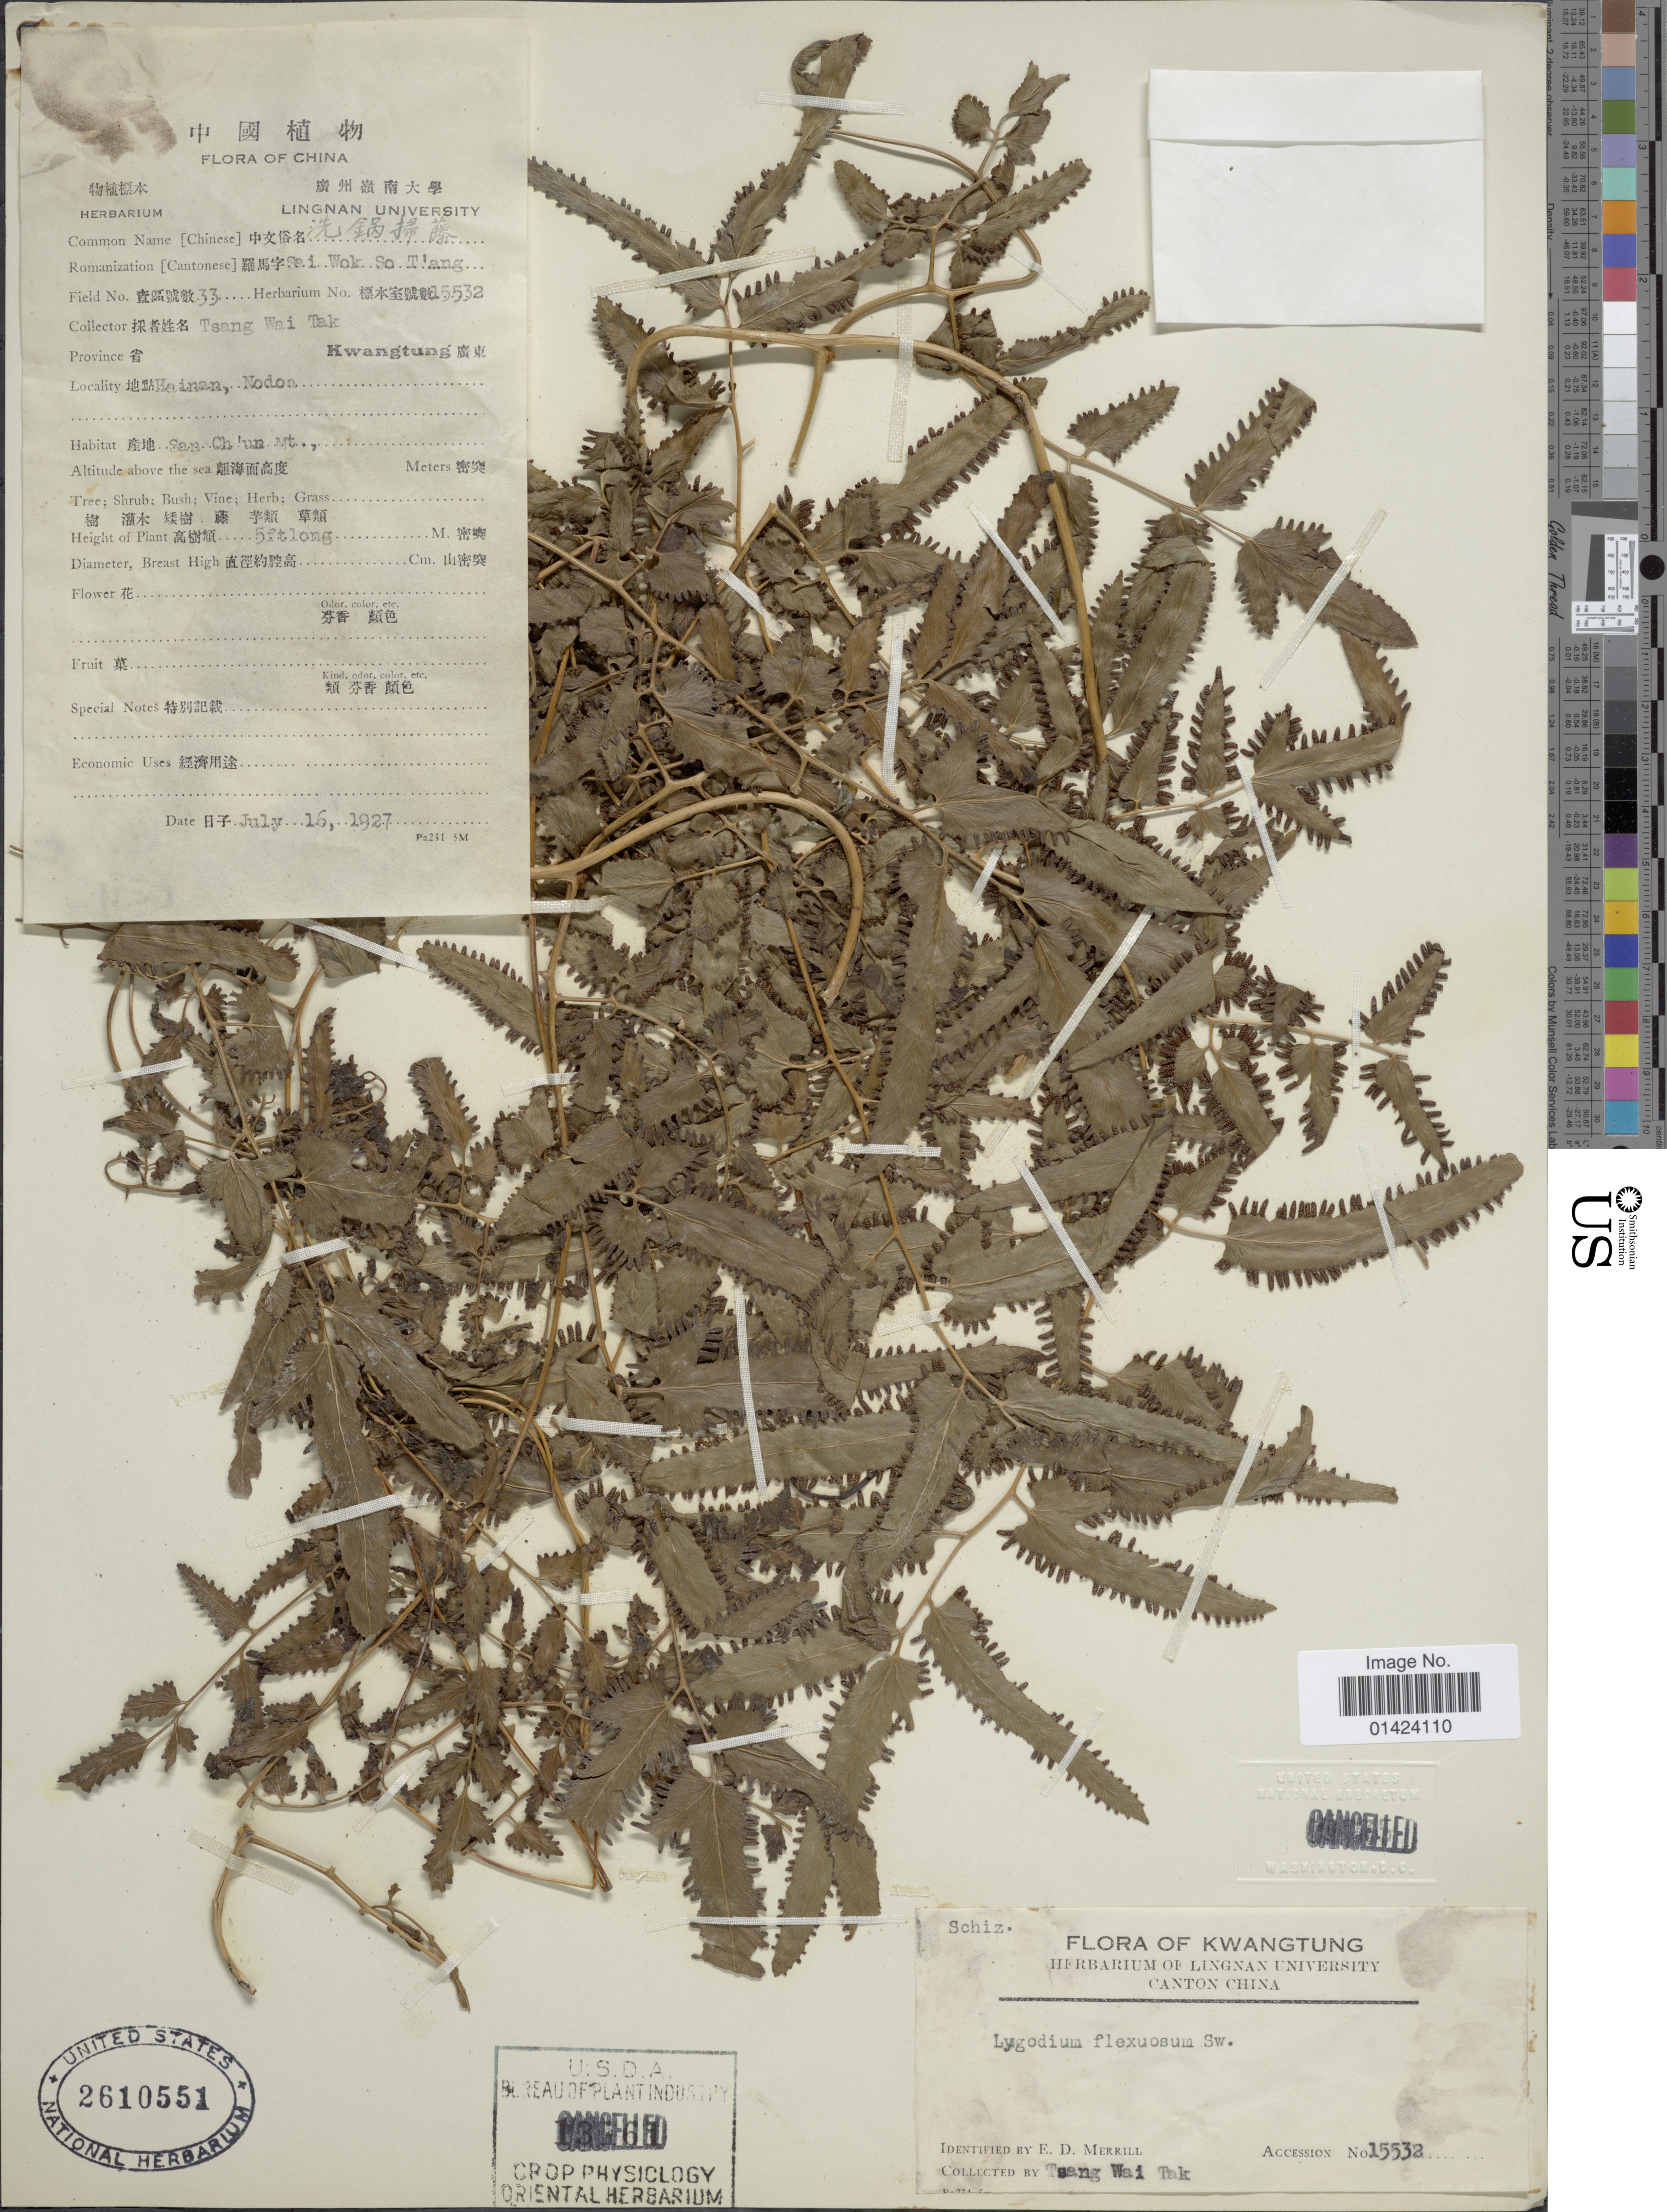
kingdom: Plantae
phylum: Tracheophyta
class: Polypodiopsida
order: Schizaeales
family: Lygodiaceae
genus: Lygodium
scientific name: Lygodium flexuosum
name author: Sw.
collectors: T. Tak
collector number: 33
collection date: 1927-07-16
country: China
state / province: Guangdong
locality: Hainan, Nodoa, Kwangtung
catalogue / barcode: US 2610551